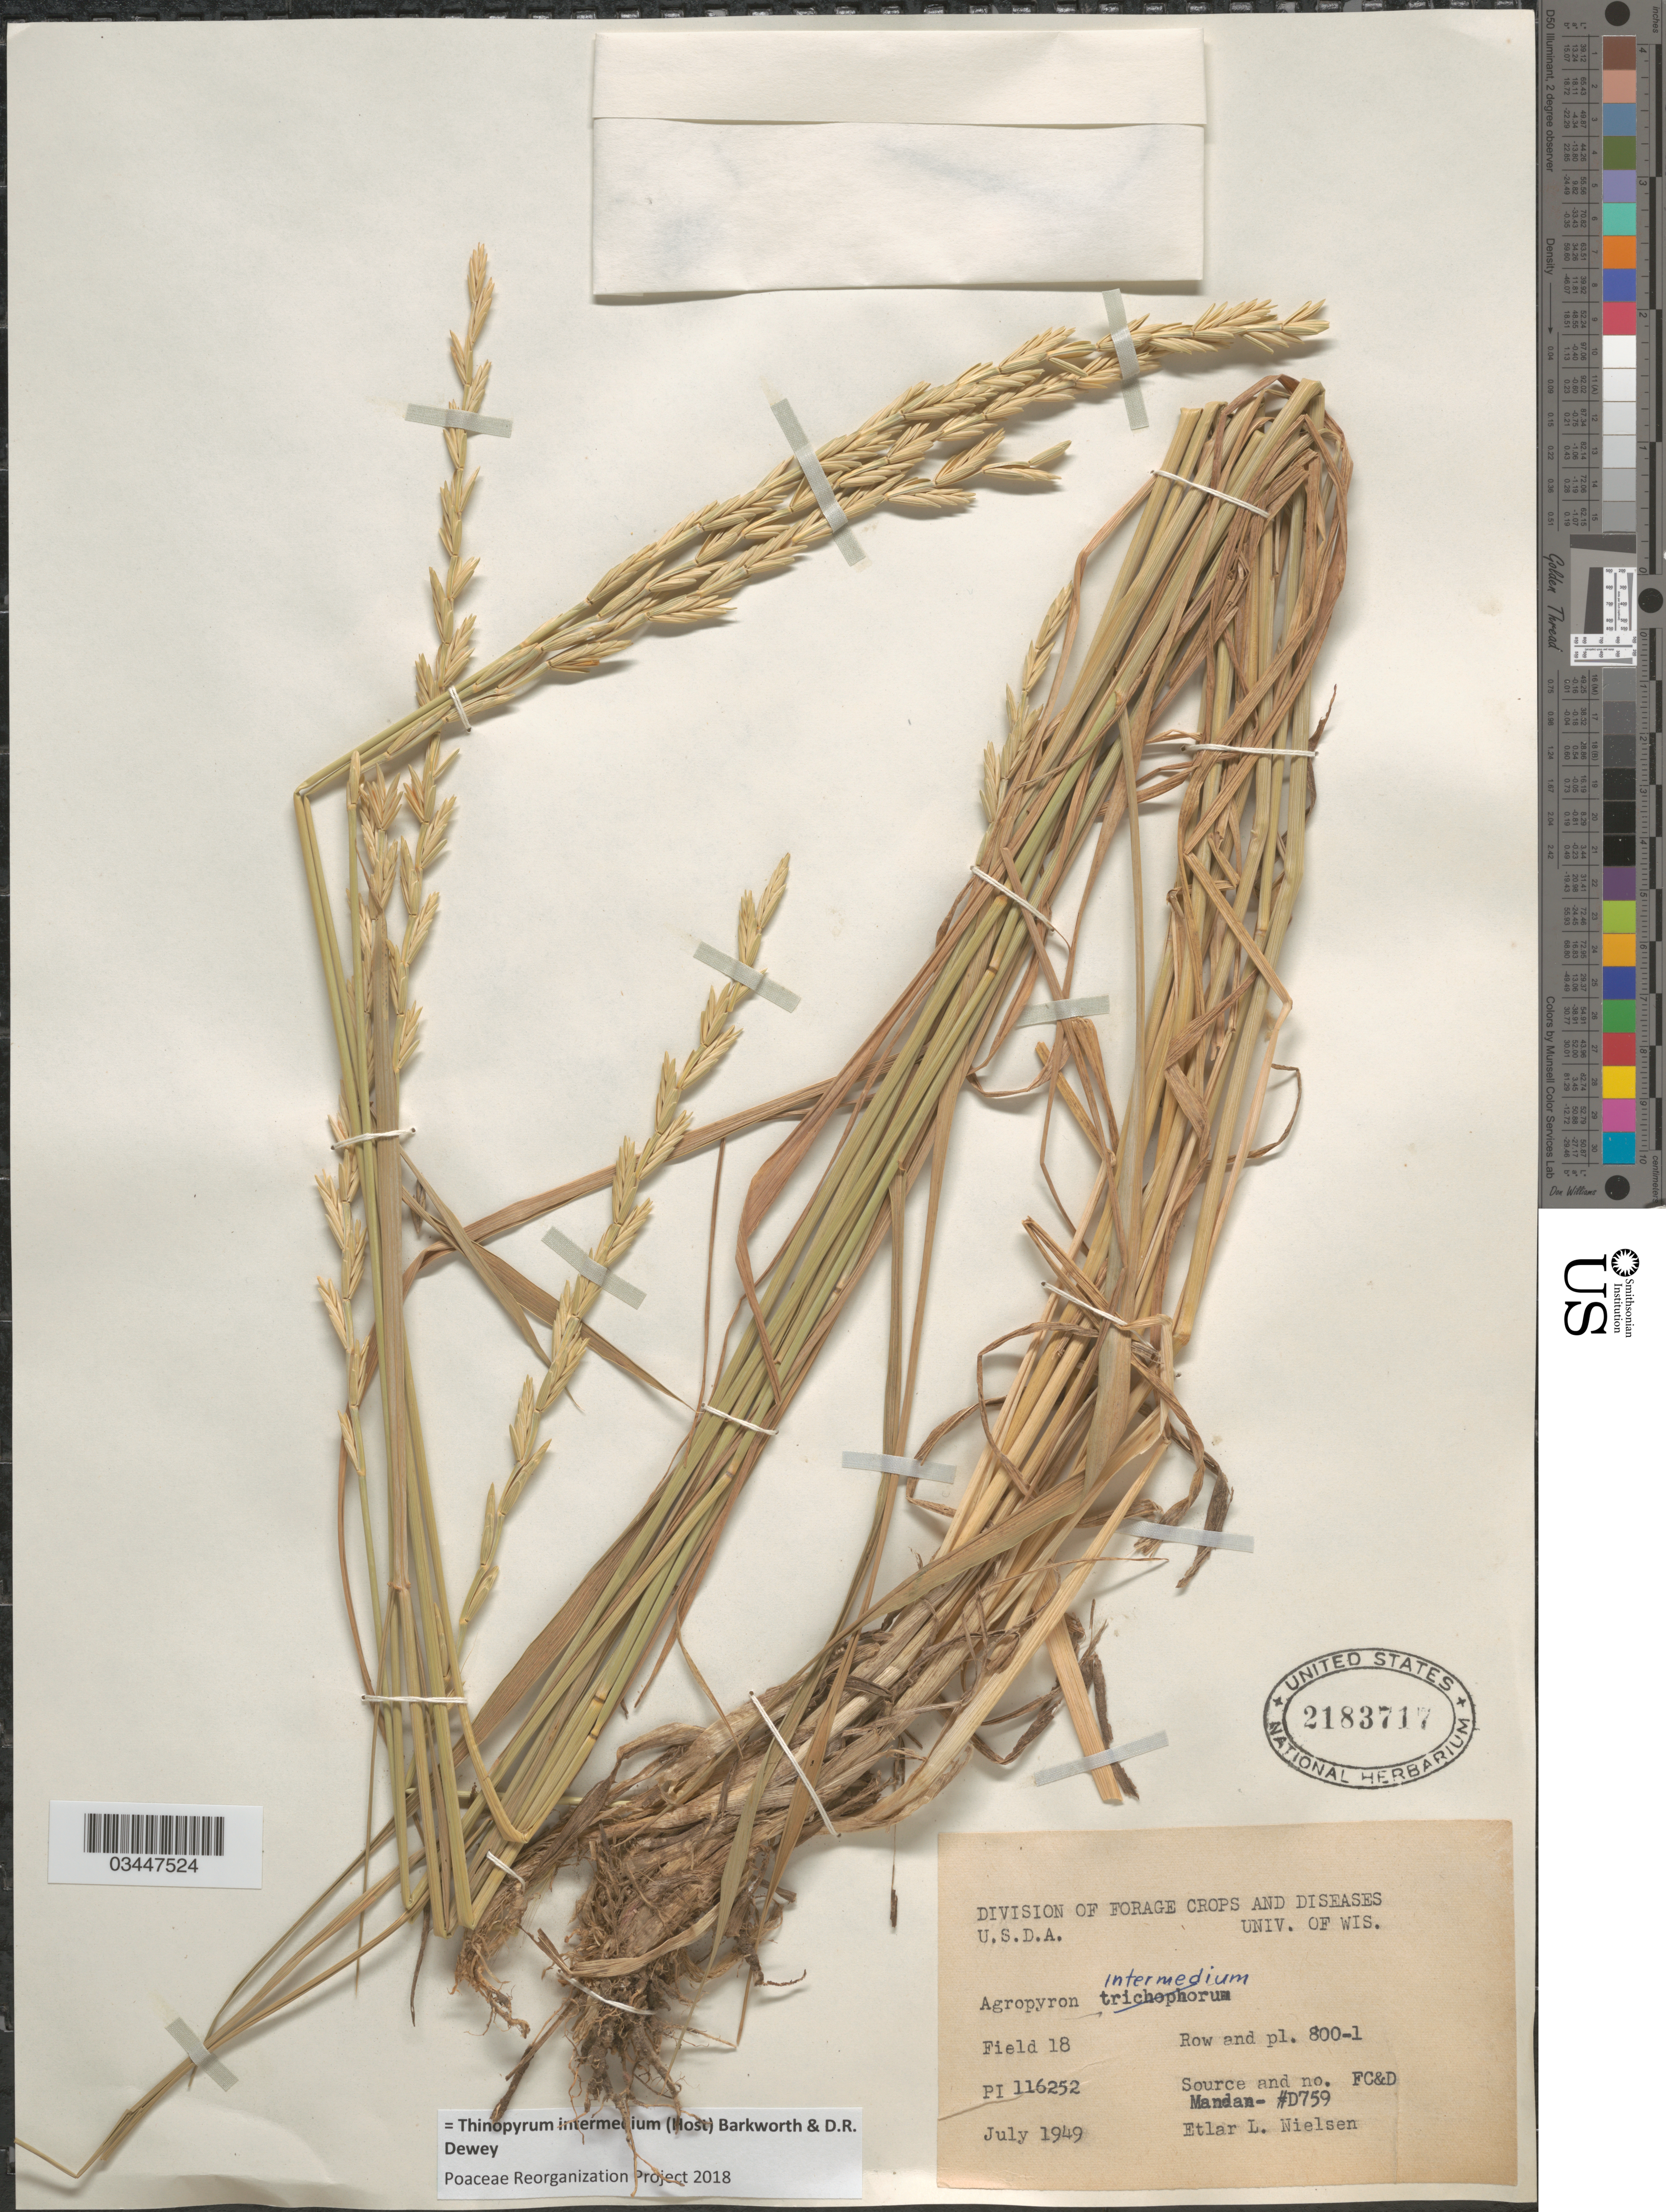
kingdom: Plantae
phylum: Tracheophyta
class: Liliopsida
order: Poales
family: Poaceae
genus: Thinopyrum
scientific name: Thinopyrum intermedium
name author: (Host) Barkworth & Dewey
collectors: E. L. Nielsen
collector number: PI116252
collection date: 1949-07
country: United States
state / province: Washington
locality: Field 18. Row and pl. 800-1.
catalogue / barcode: US 2183717